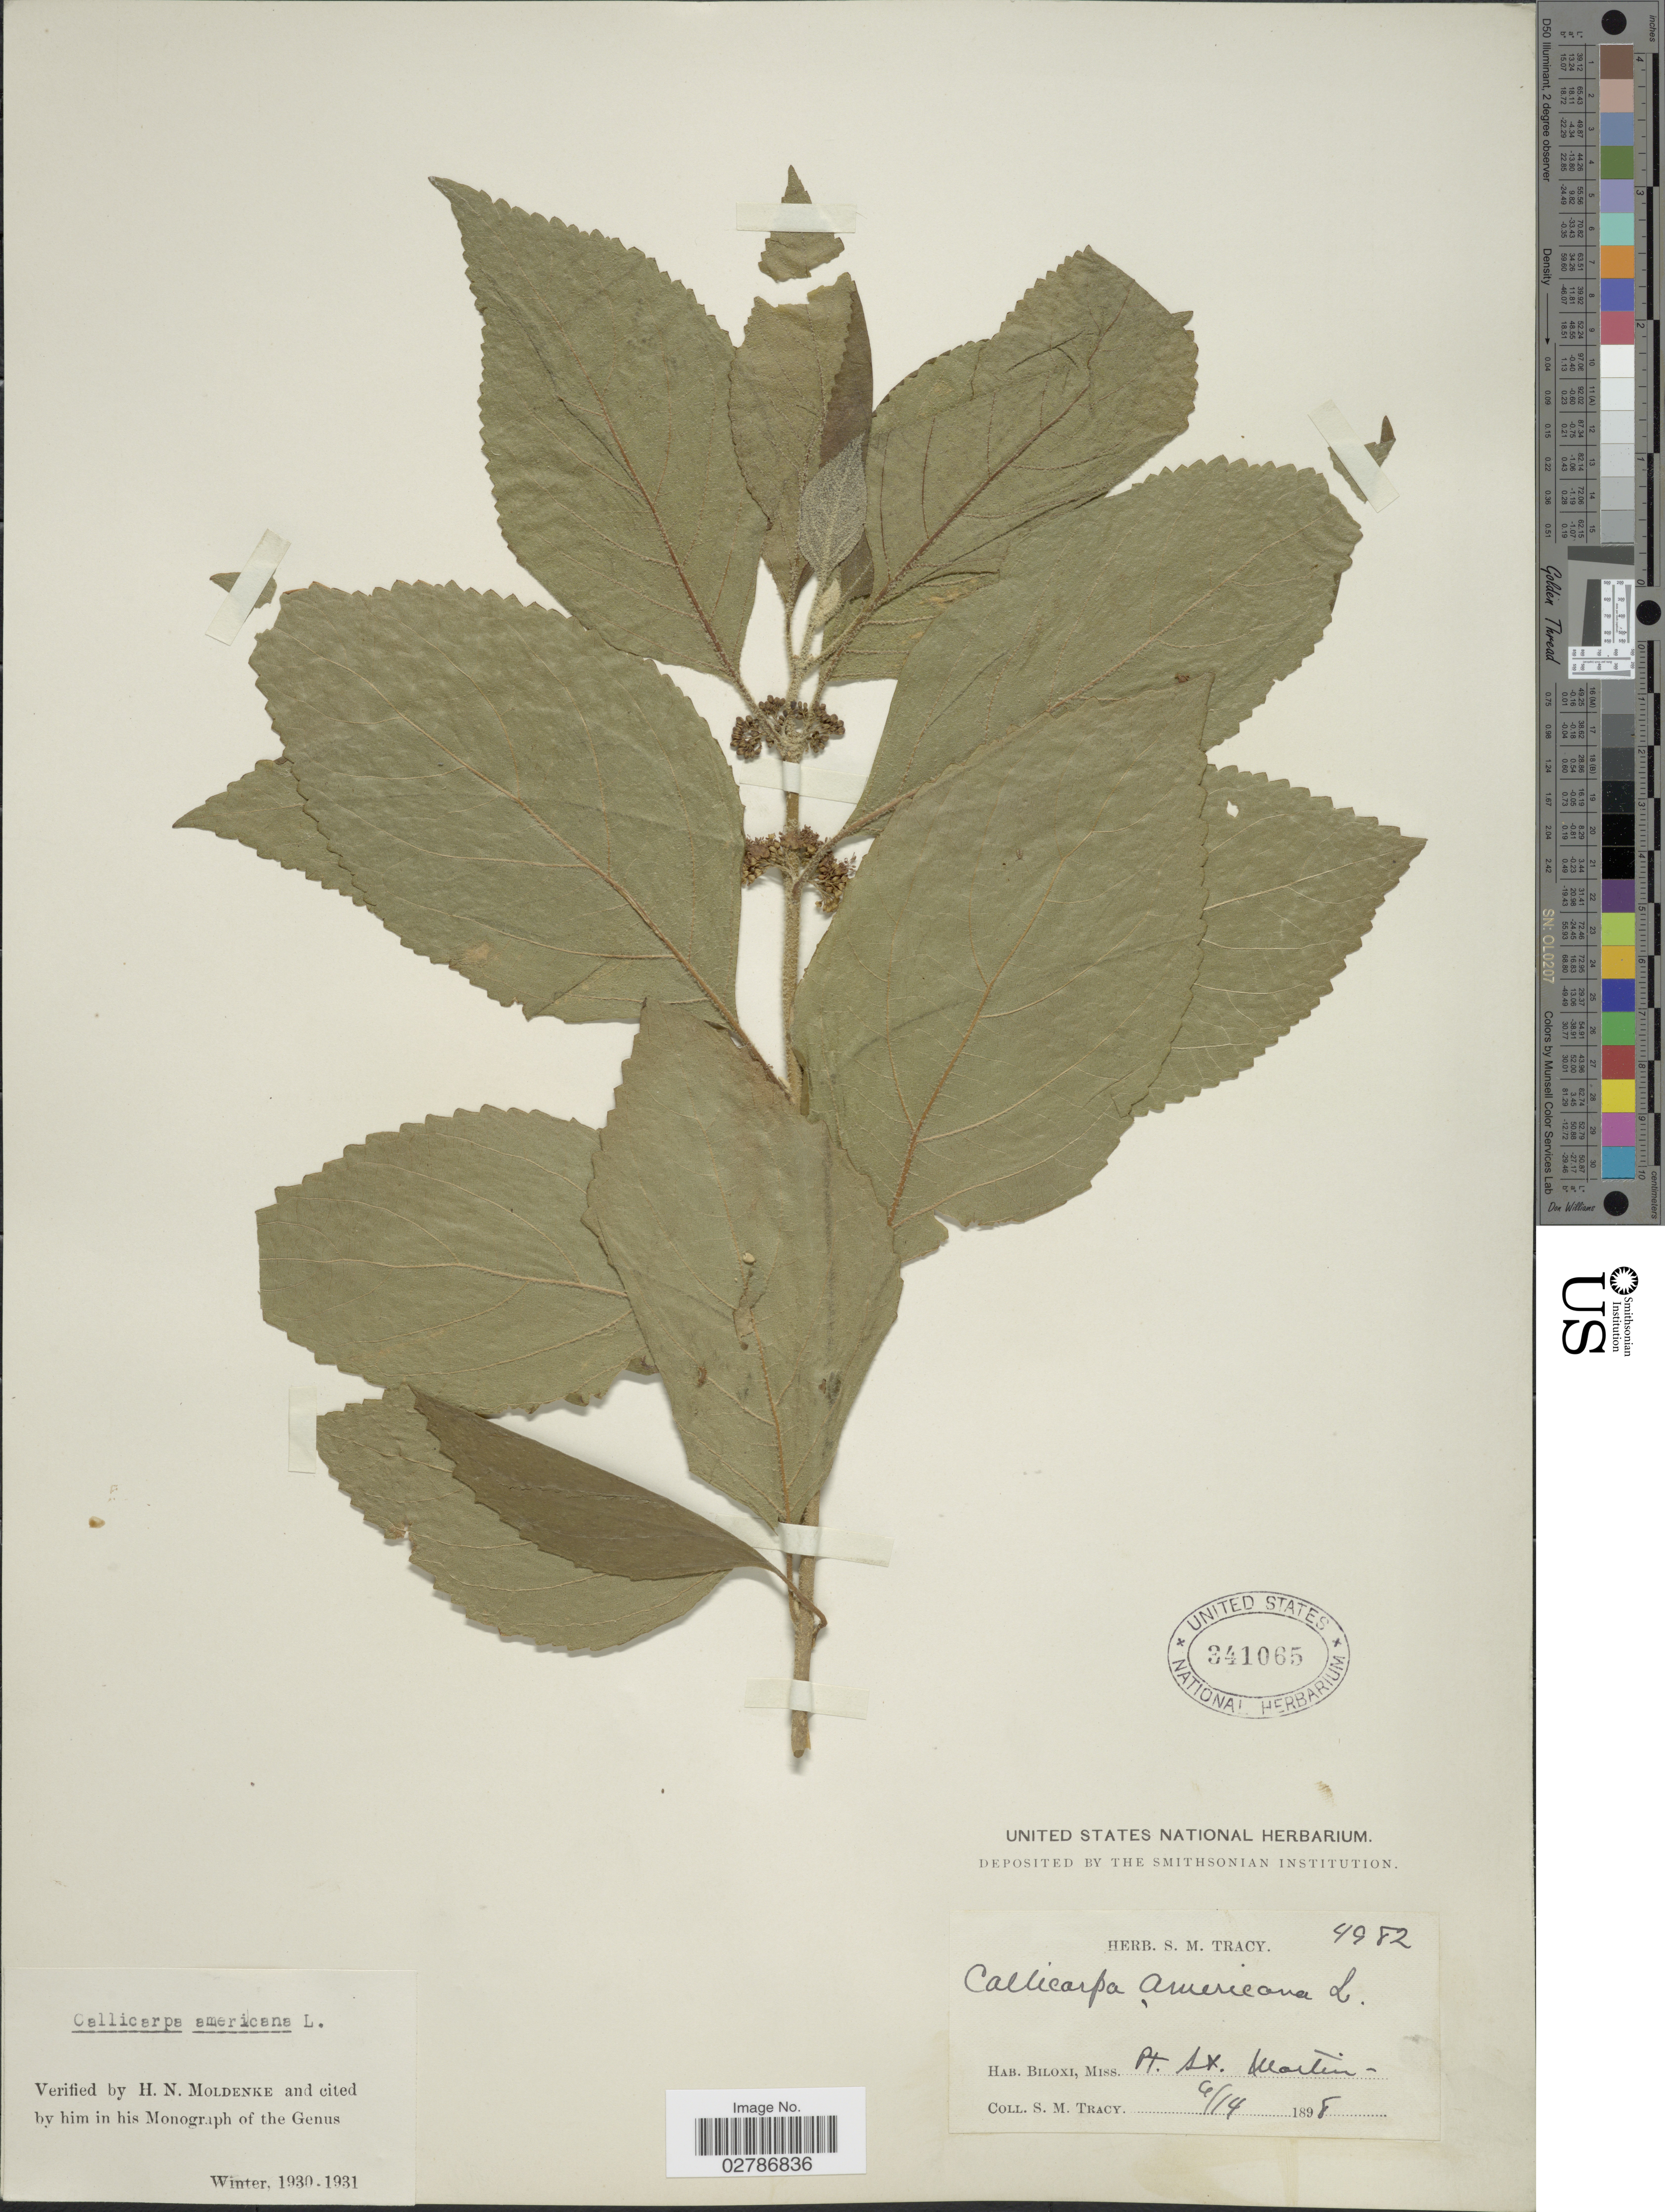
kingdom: Plantae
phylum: Tracheophyta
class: Magnoliopsida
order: Lamiales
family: Lamiaceae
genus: Callicarpa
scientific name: Callicarpa americana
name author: L.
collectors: S. M. Tracy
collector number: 4982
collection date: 1898-06-14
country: United States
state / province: Mississippi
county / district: Harrison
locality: Biloxi. Pt. St. Martin.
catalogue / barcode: US 341065